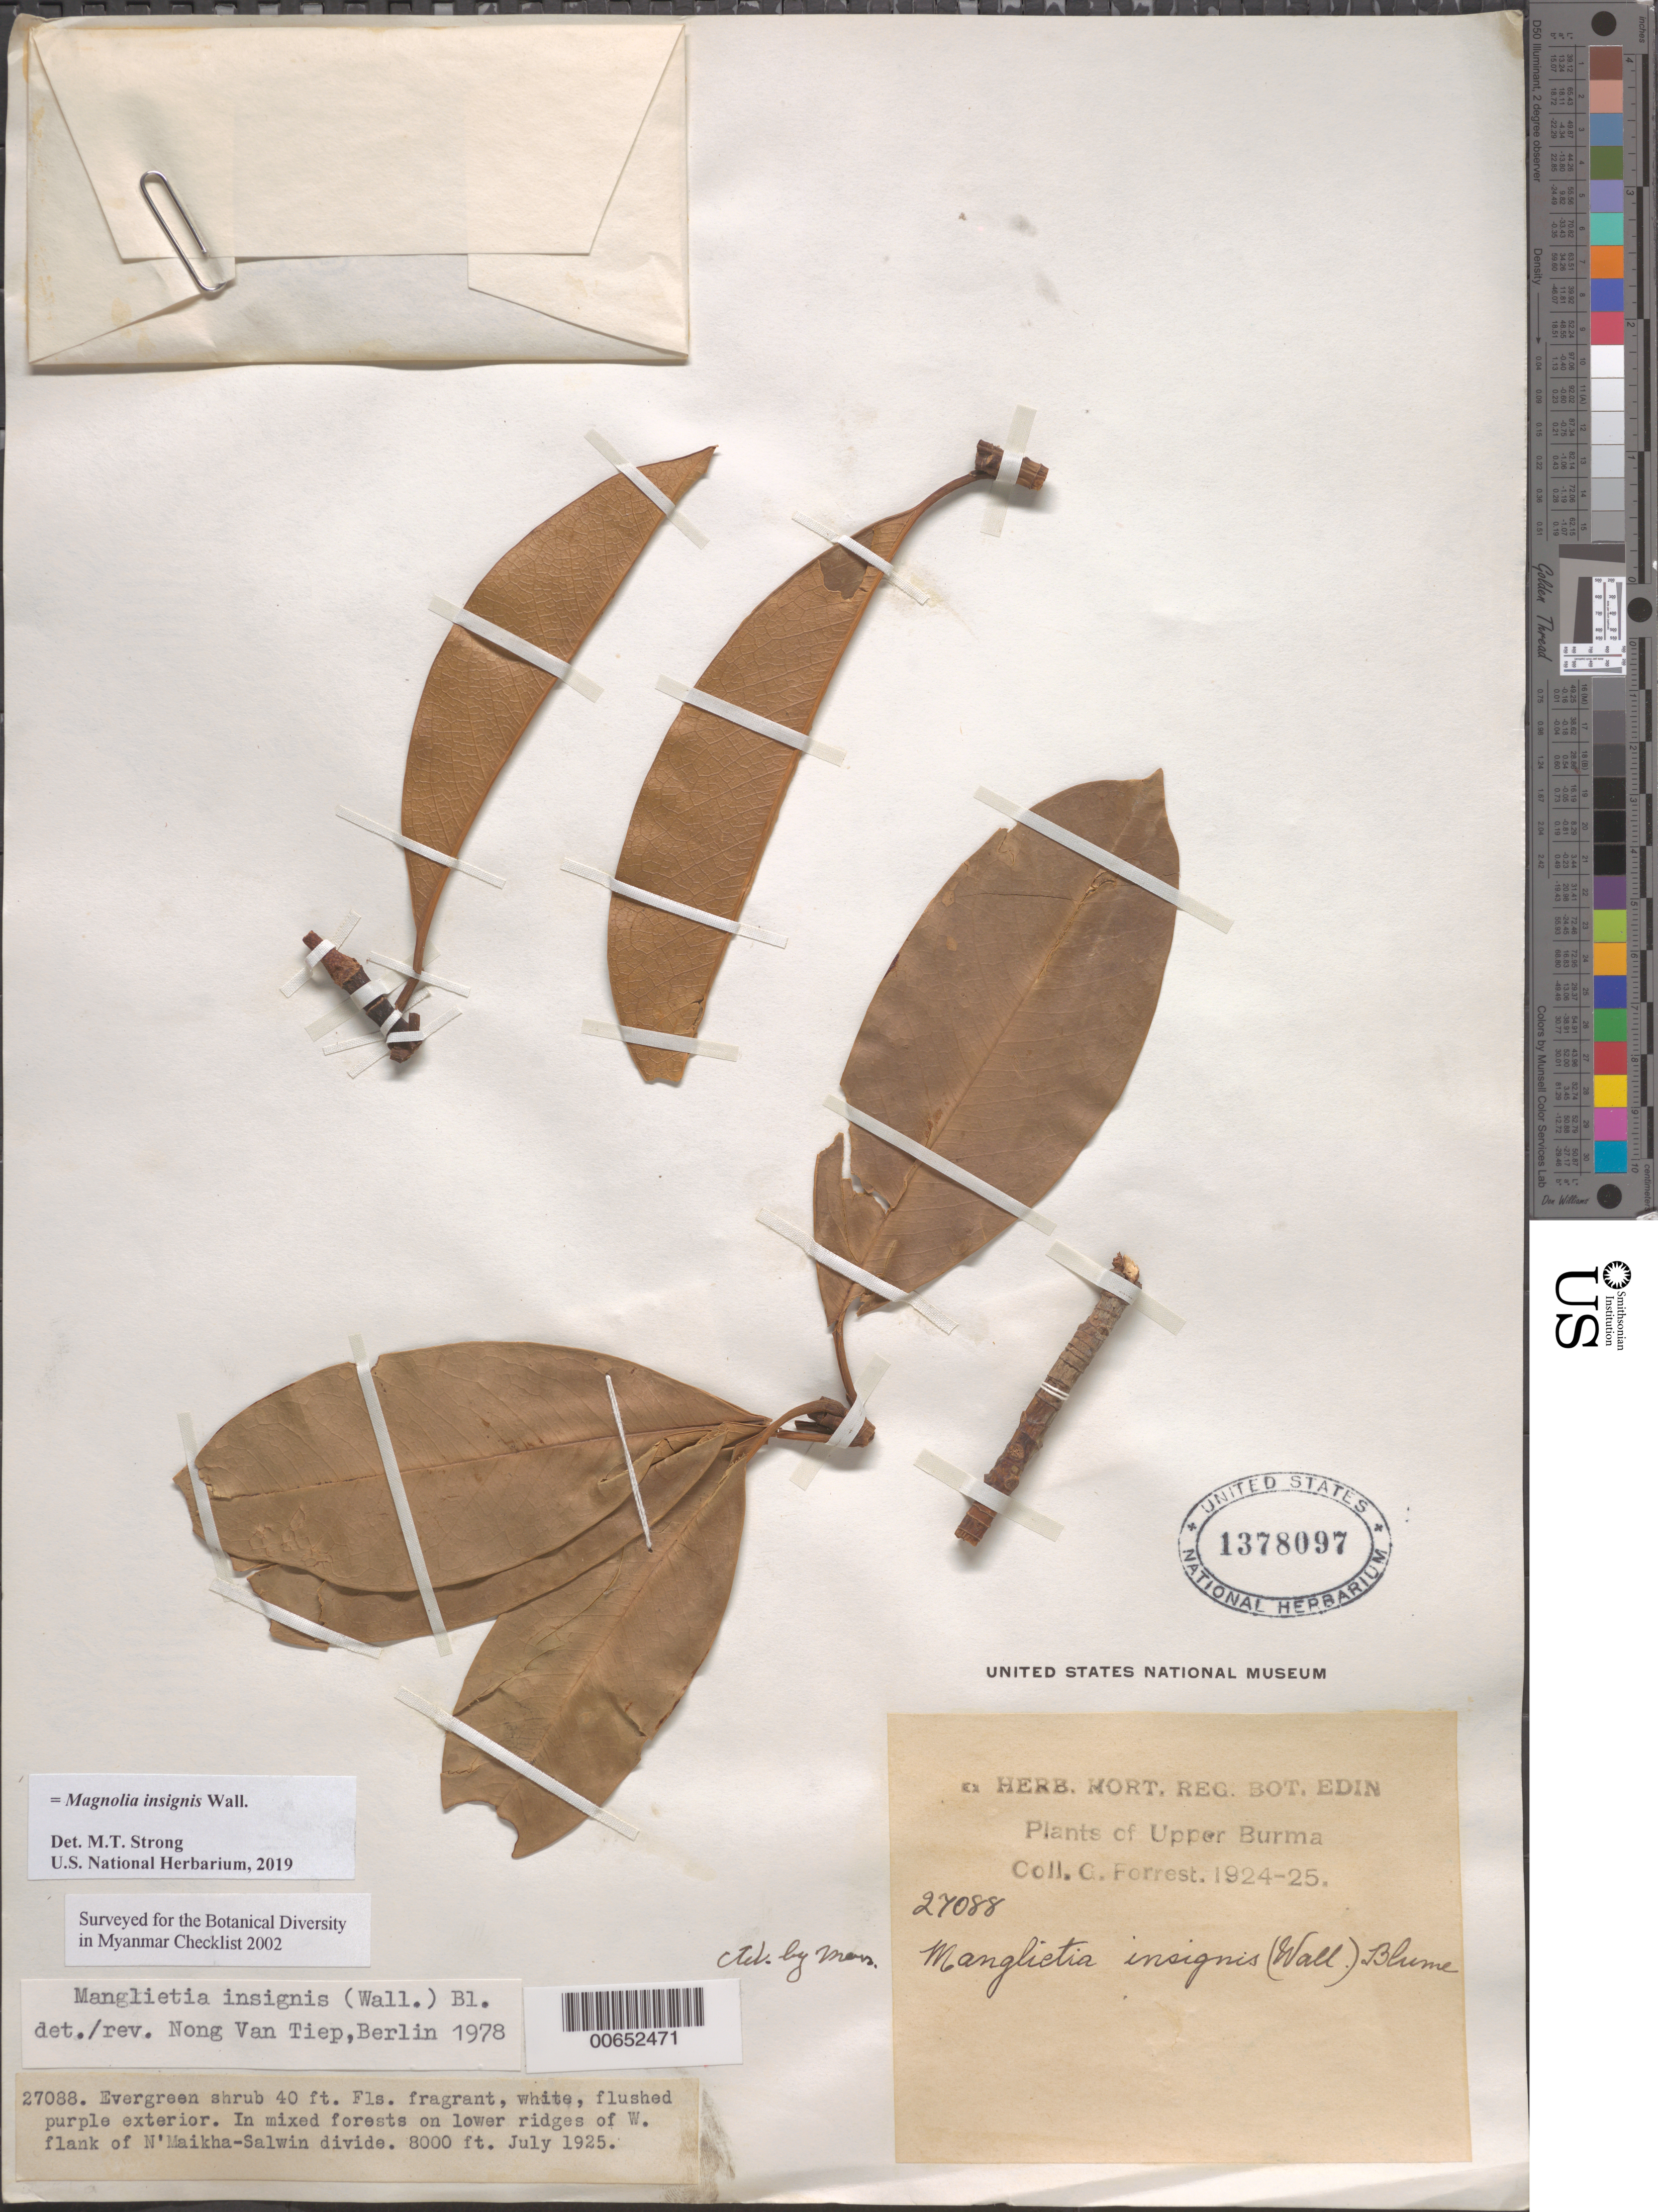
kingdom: Plantae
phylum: Tracheophyta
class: Magnoliopsida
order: Magnoliales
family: Magnoliaceae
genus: Magnolia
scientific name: Magnolia insignis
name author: Wall.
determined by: Strong, Mark T., (BOT), Smithsonian Institution - National Museum of Natural History (UNITED STATES)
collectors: G. Forrest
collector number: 27088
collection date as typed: Jul 1925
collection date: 1925-07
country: Myanmar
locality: Upper Burma, W flank of N'Maikha-Salwin Divide.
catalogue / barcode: US 1378097